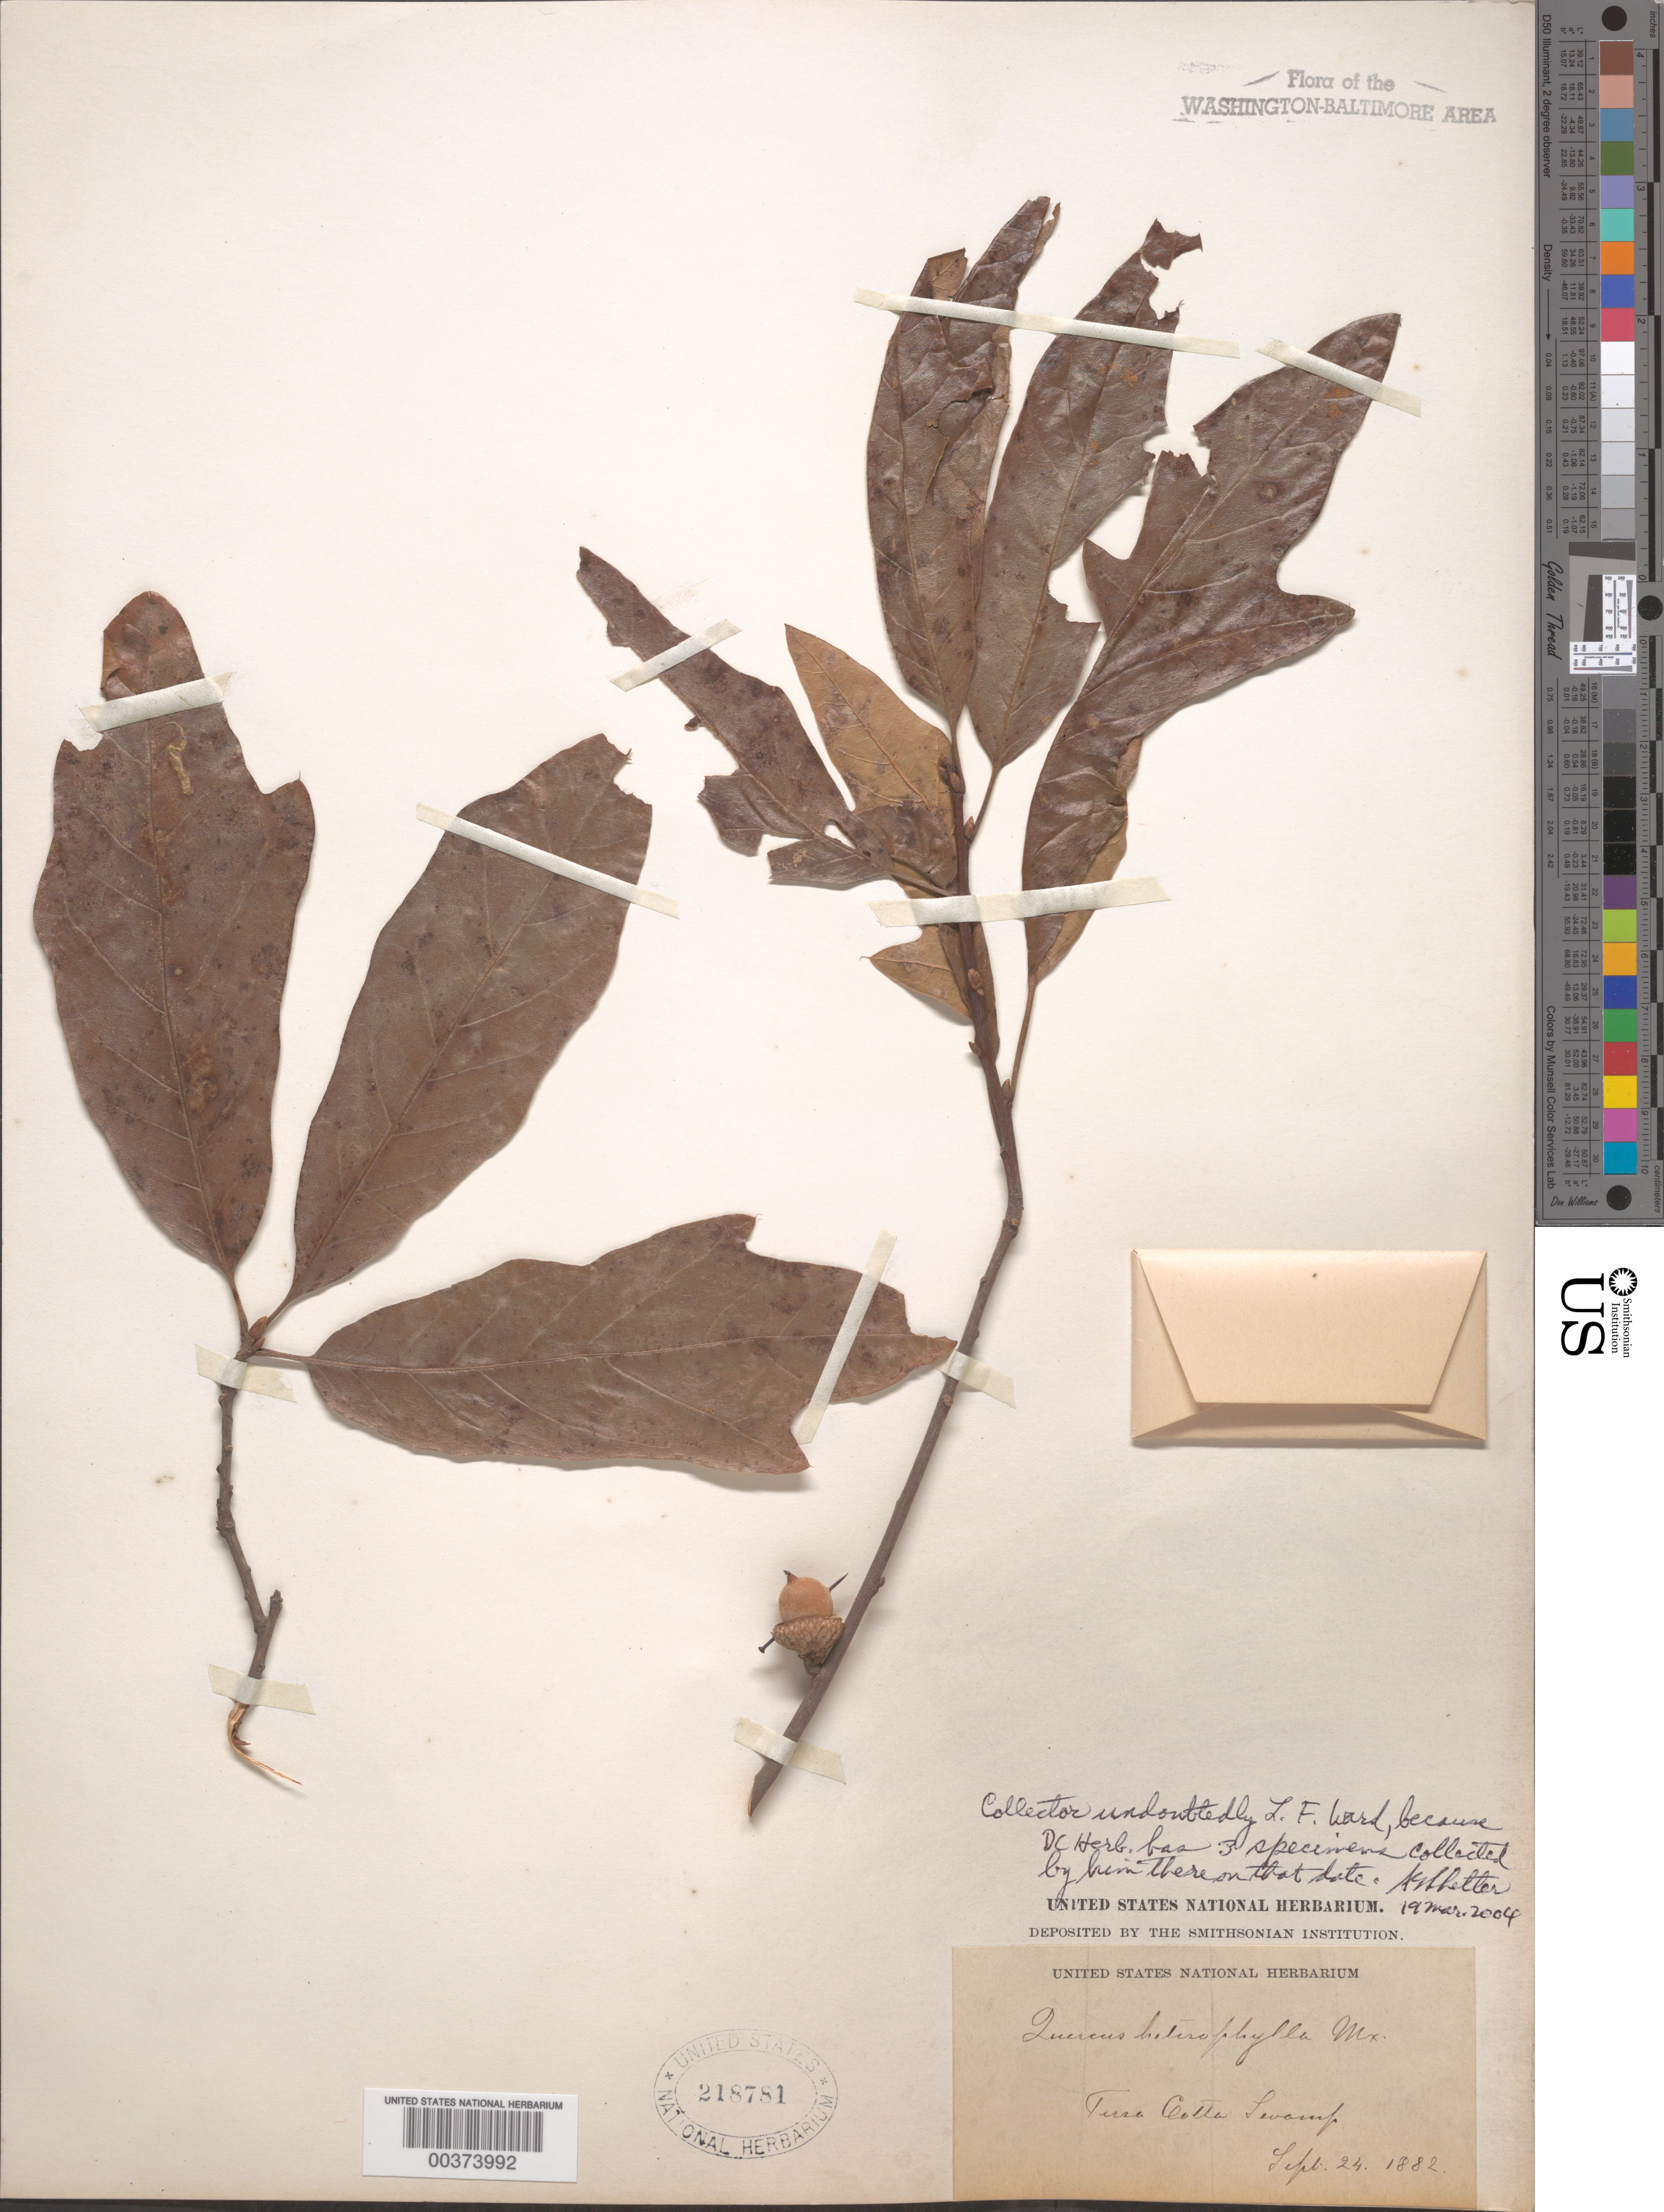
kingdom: Plantae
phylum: Tracheophyta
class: Magnoliopsida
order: Fagales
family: Fagaceae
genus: Quercus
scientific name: Quercus sp.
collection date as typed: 24 Sep 1882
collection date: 1882-09-24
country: United States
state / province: District of Columbia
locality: Terra Cotta Swamp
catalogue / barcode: US 218781